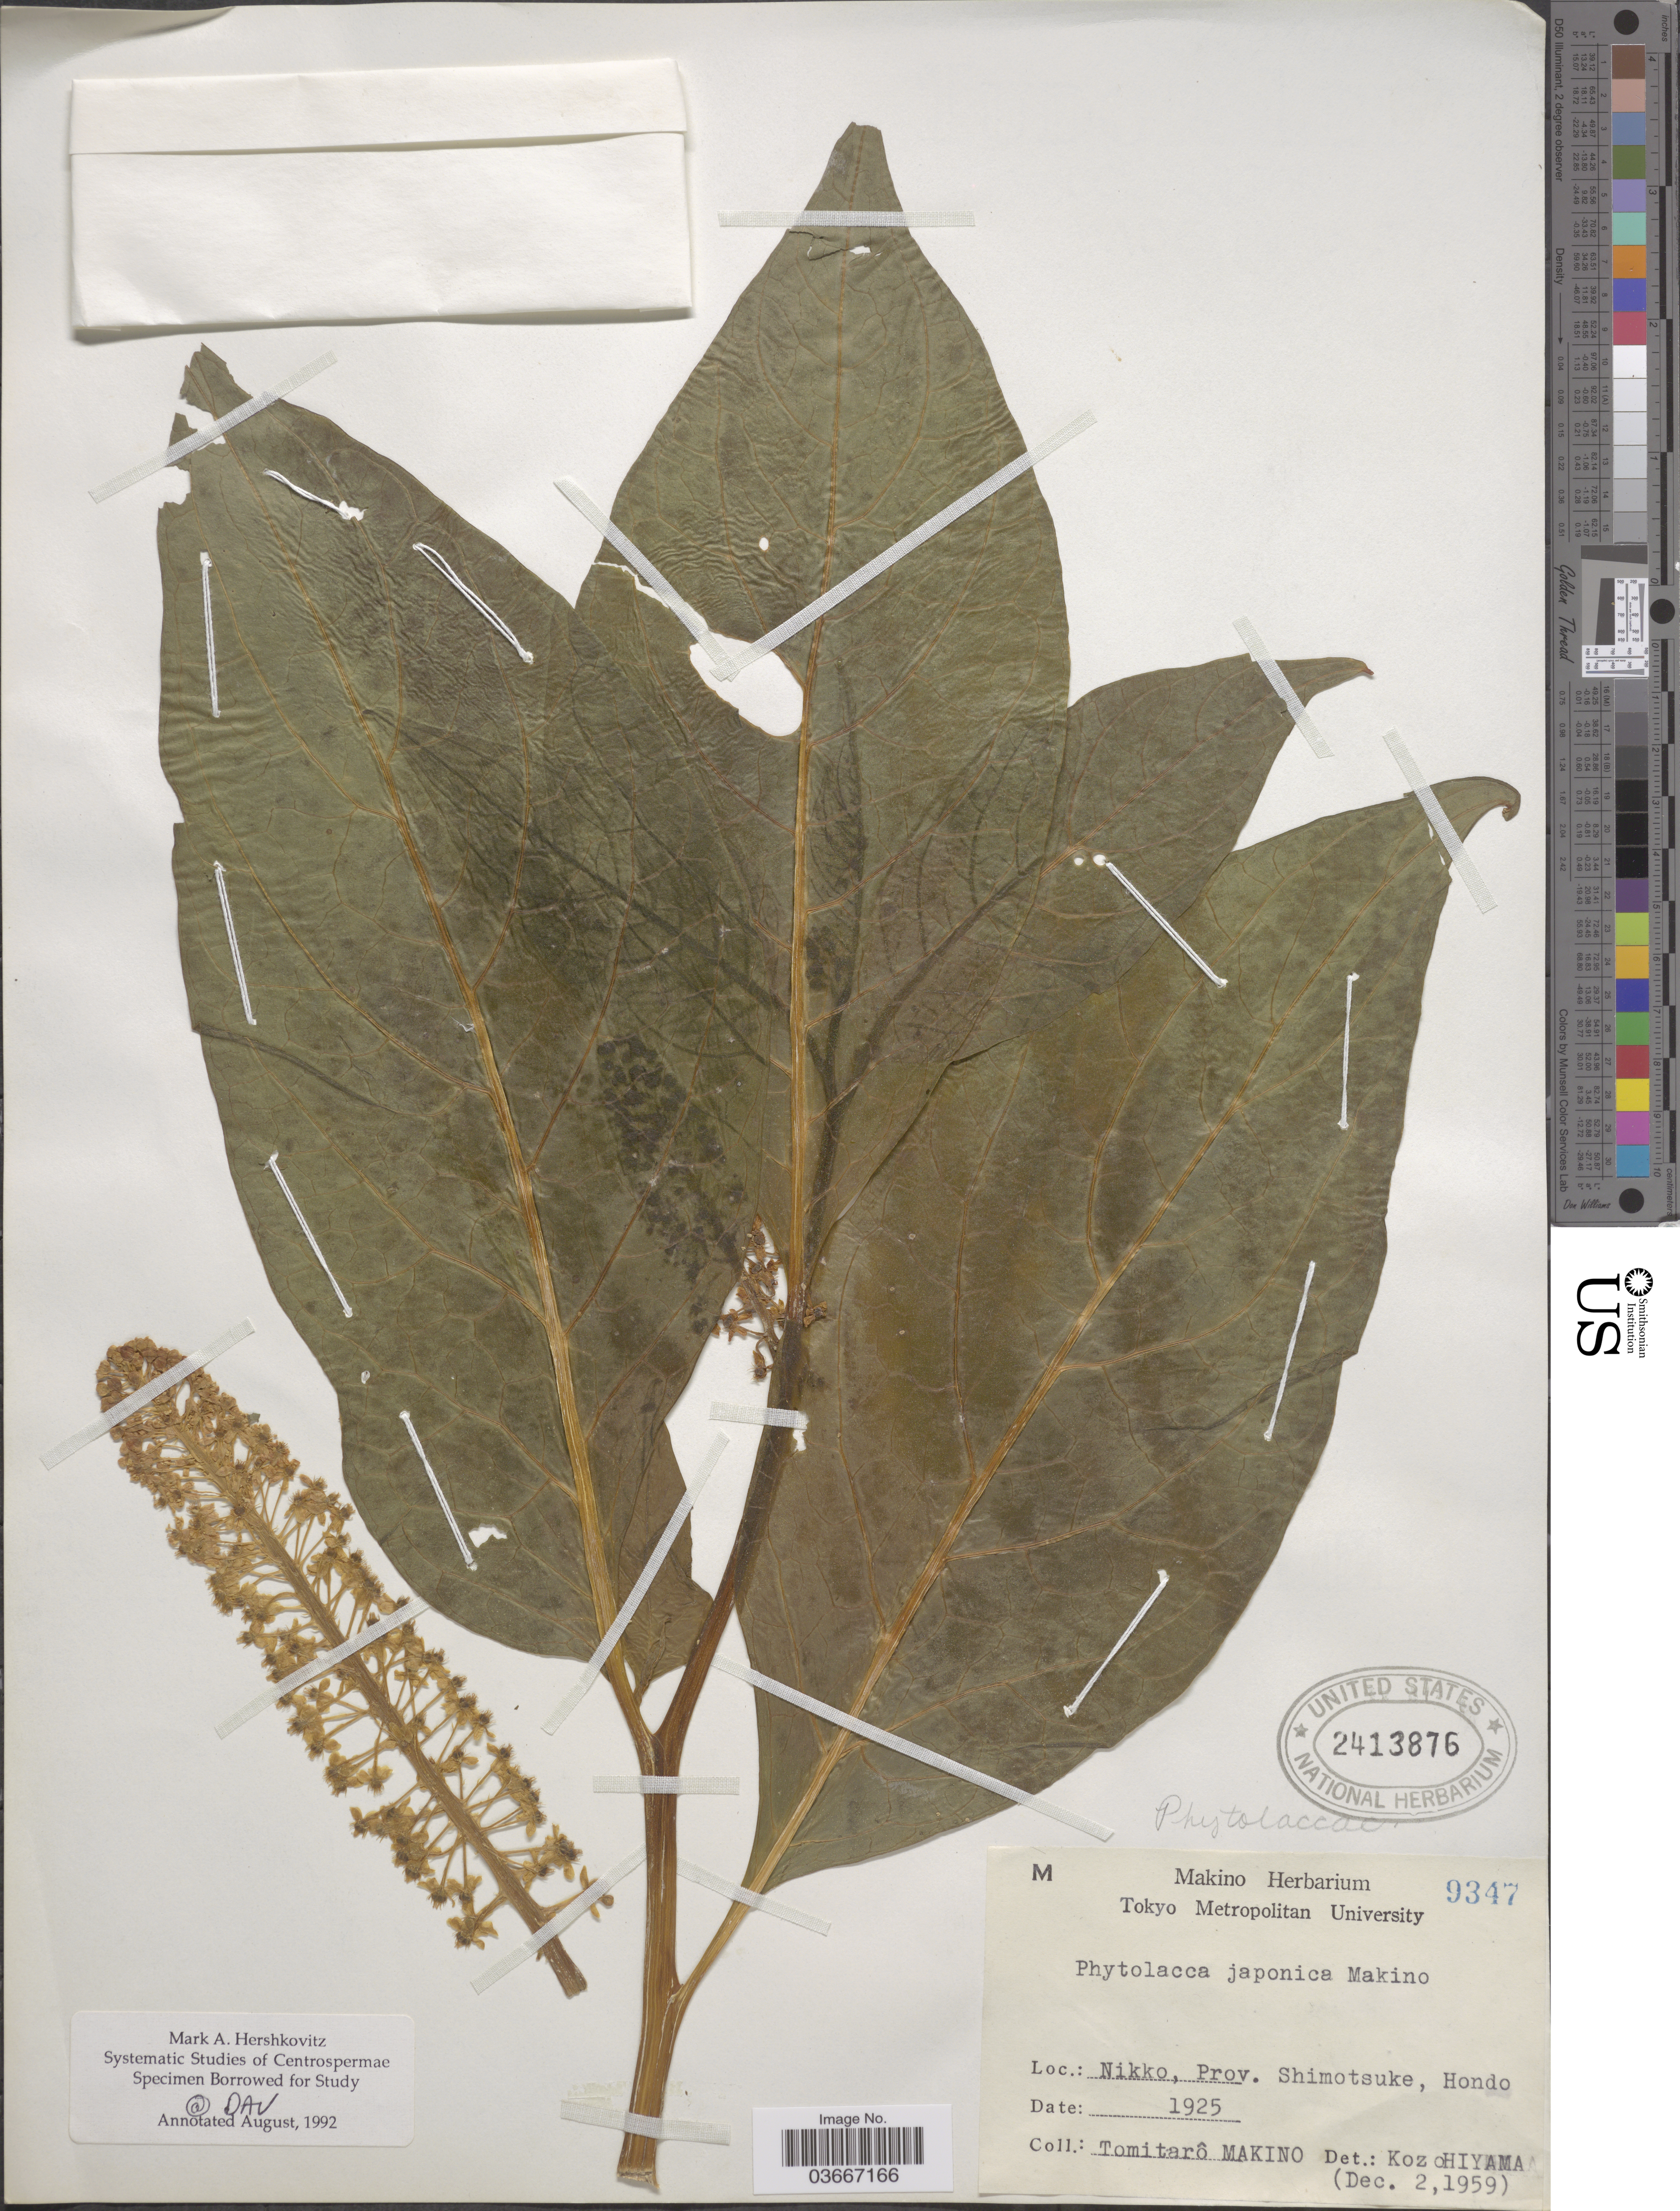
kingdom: Plantae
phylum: Tracheophyta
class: Magnoliopsida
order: Caryophyllales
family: Phytolaccaceae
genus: Phytolacca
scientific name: Phytolacca japonica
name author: Makino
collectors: T. Makino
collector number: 9347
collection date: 1925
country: Japan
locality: Nikko, Prov. Shimotsuke, Hondo.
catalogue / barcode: US 2413876